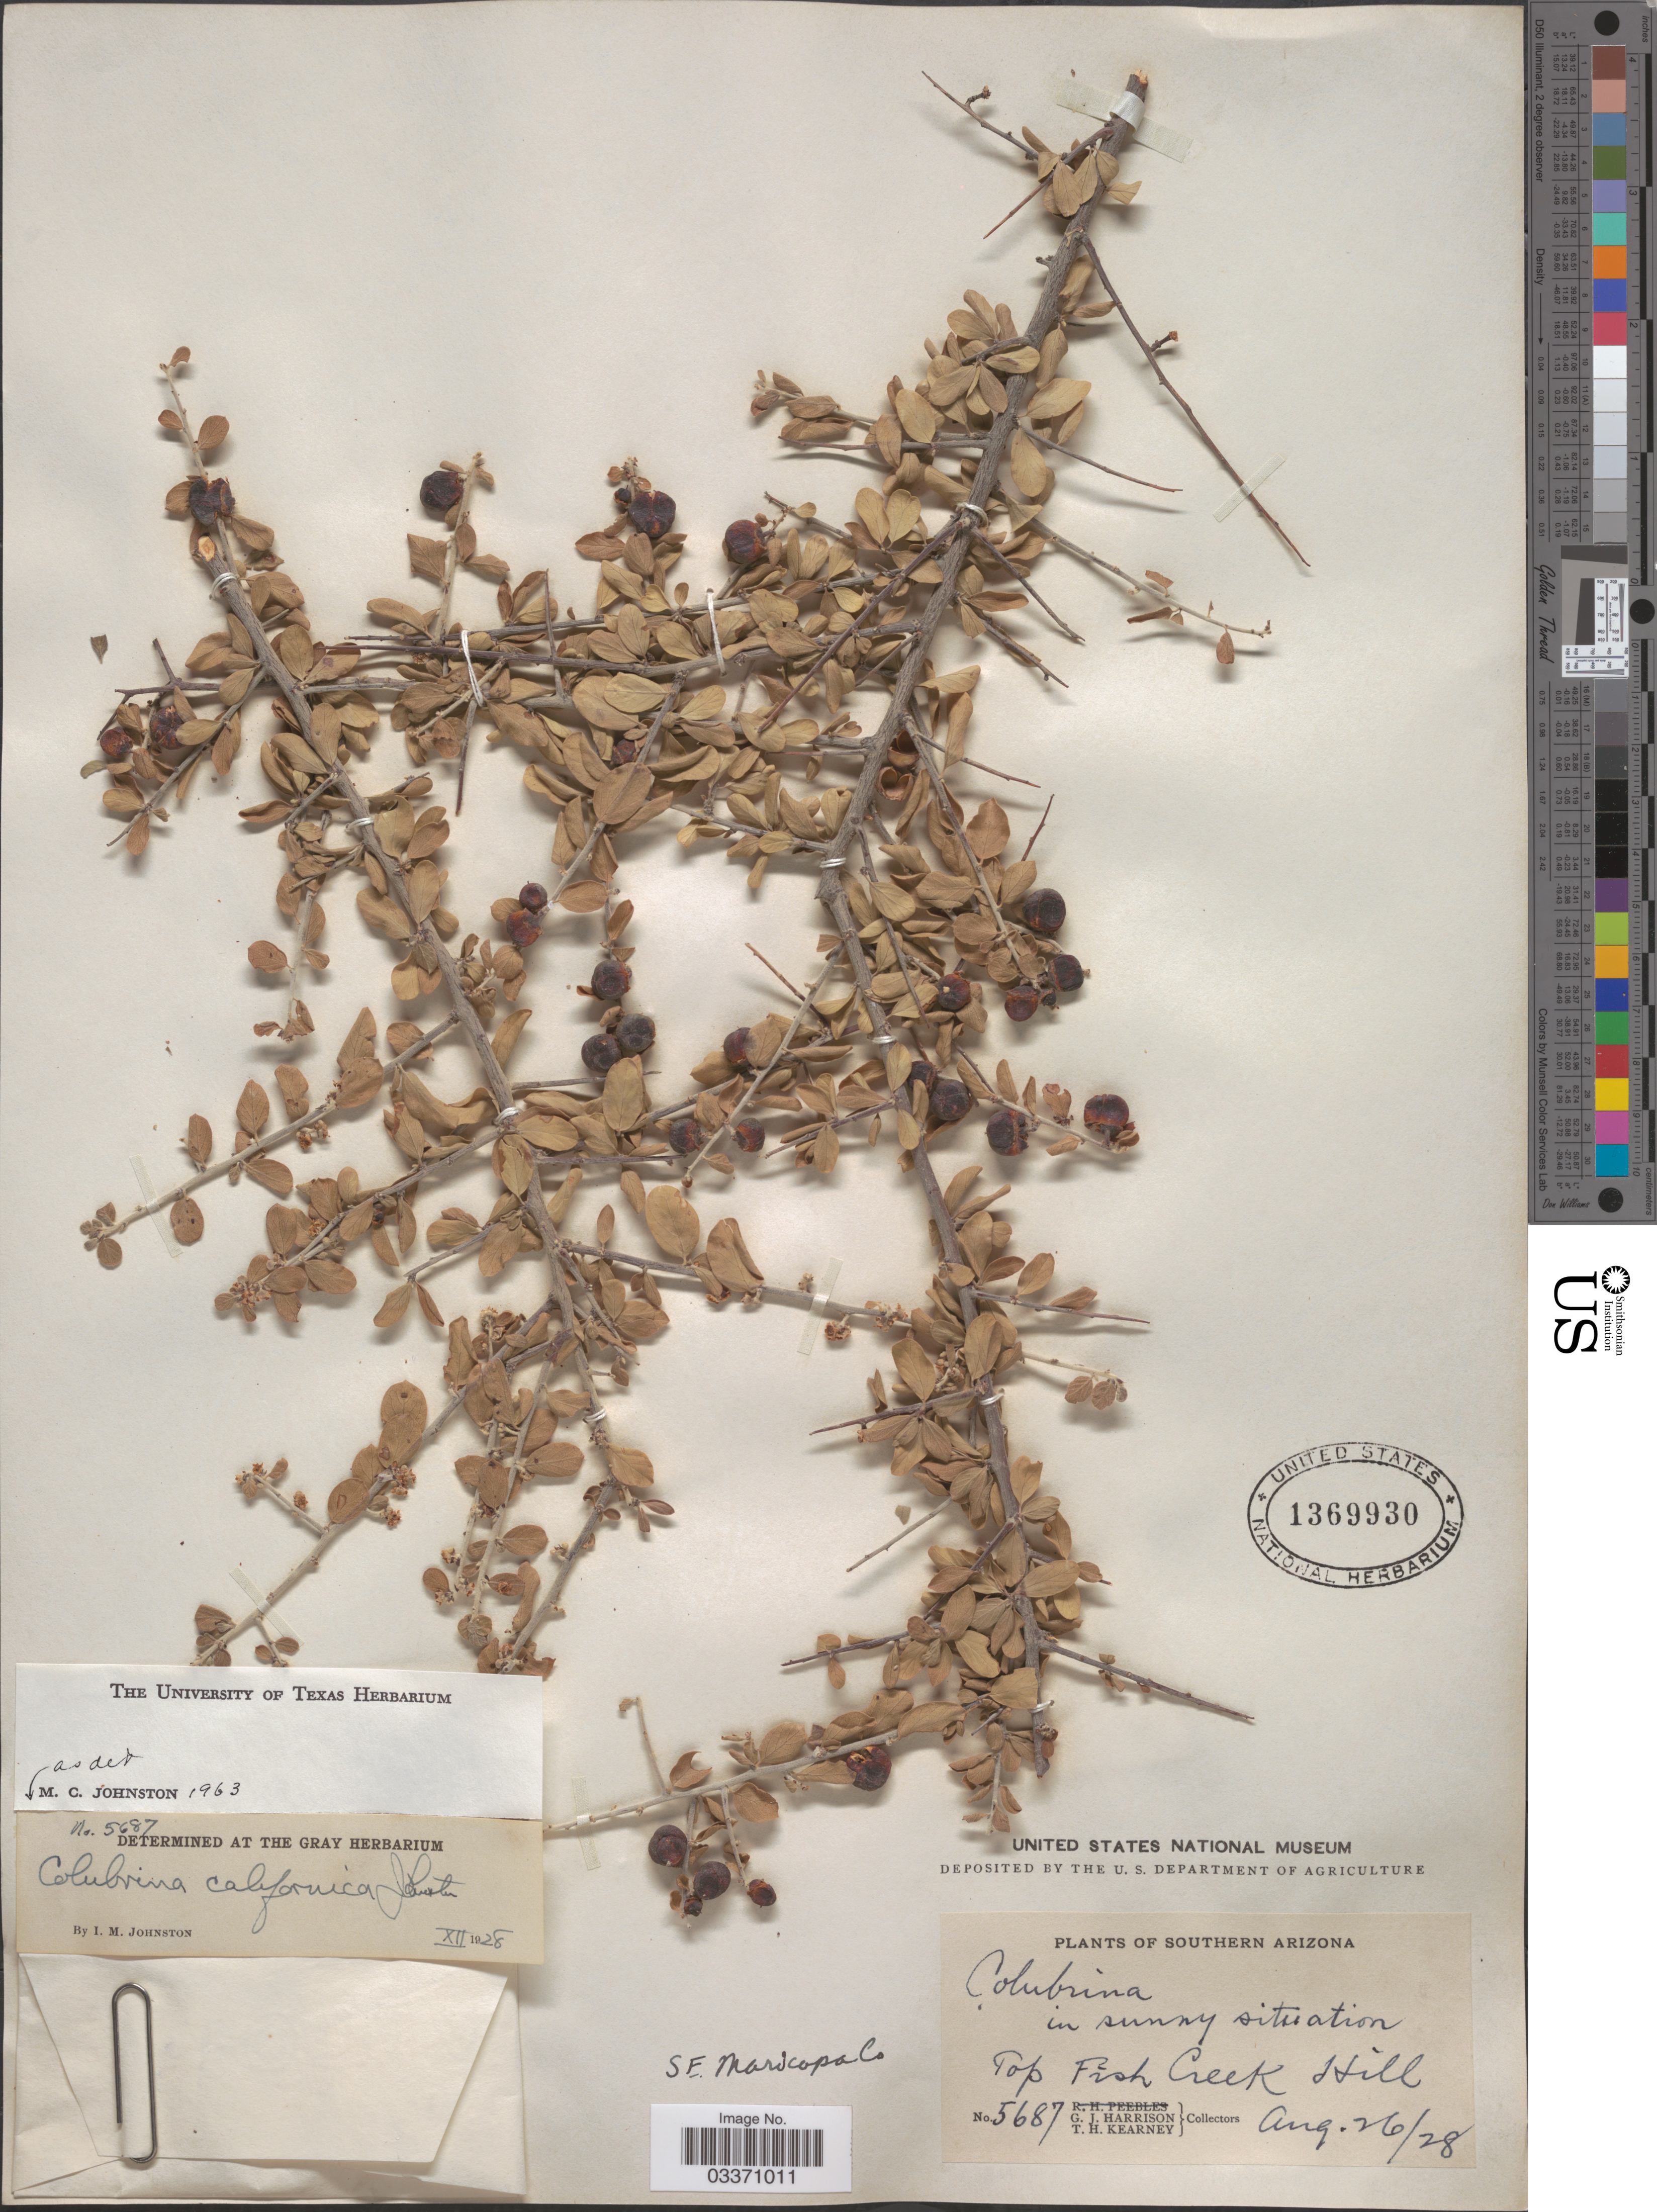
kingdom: Plantae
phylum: Tracheophyta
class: Magnoliopsida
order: Rosales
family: Rhamnaceae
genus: Colubrina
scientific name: Colubrina californica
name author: I.M. Johnst.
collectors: G. J. Harrison & T. H. Kearney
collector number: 5687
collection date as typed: Transcribed d/m/y: 26/8/28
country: United States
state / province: Arizona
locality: Southern Arizona. In sunny situation Top Fish Creek Hill.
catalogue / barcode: US 1369930